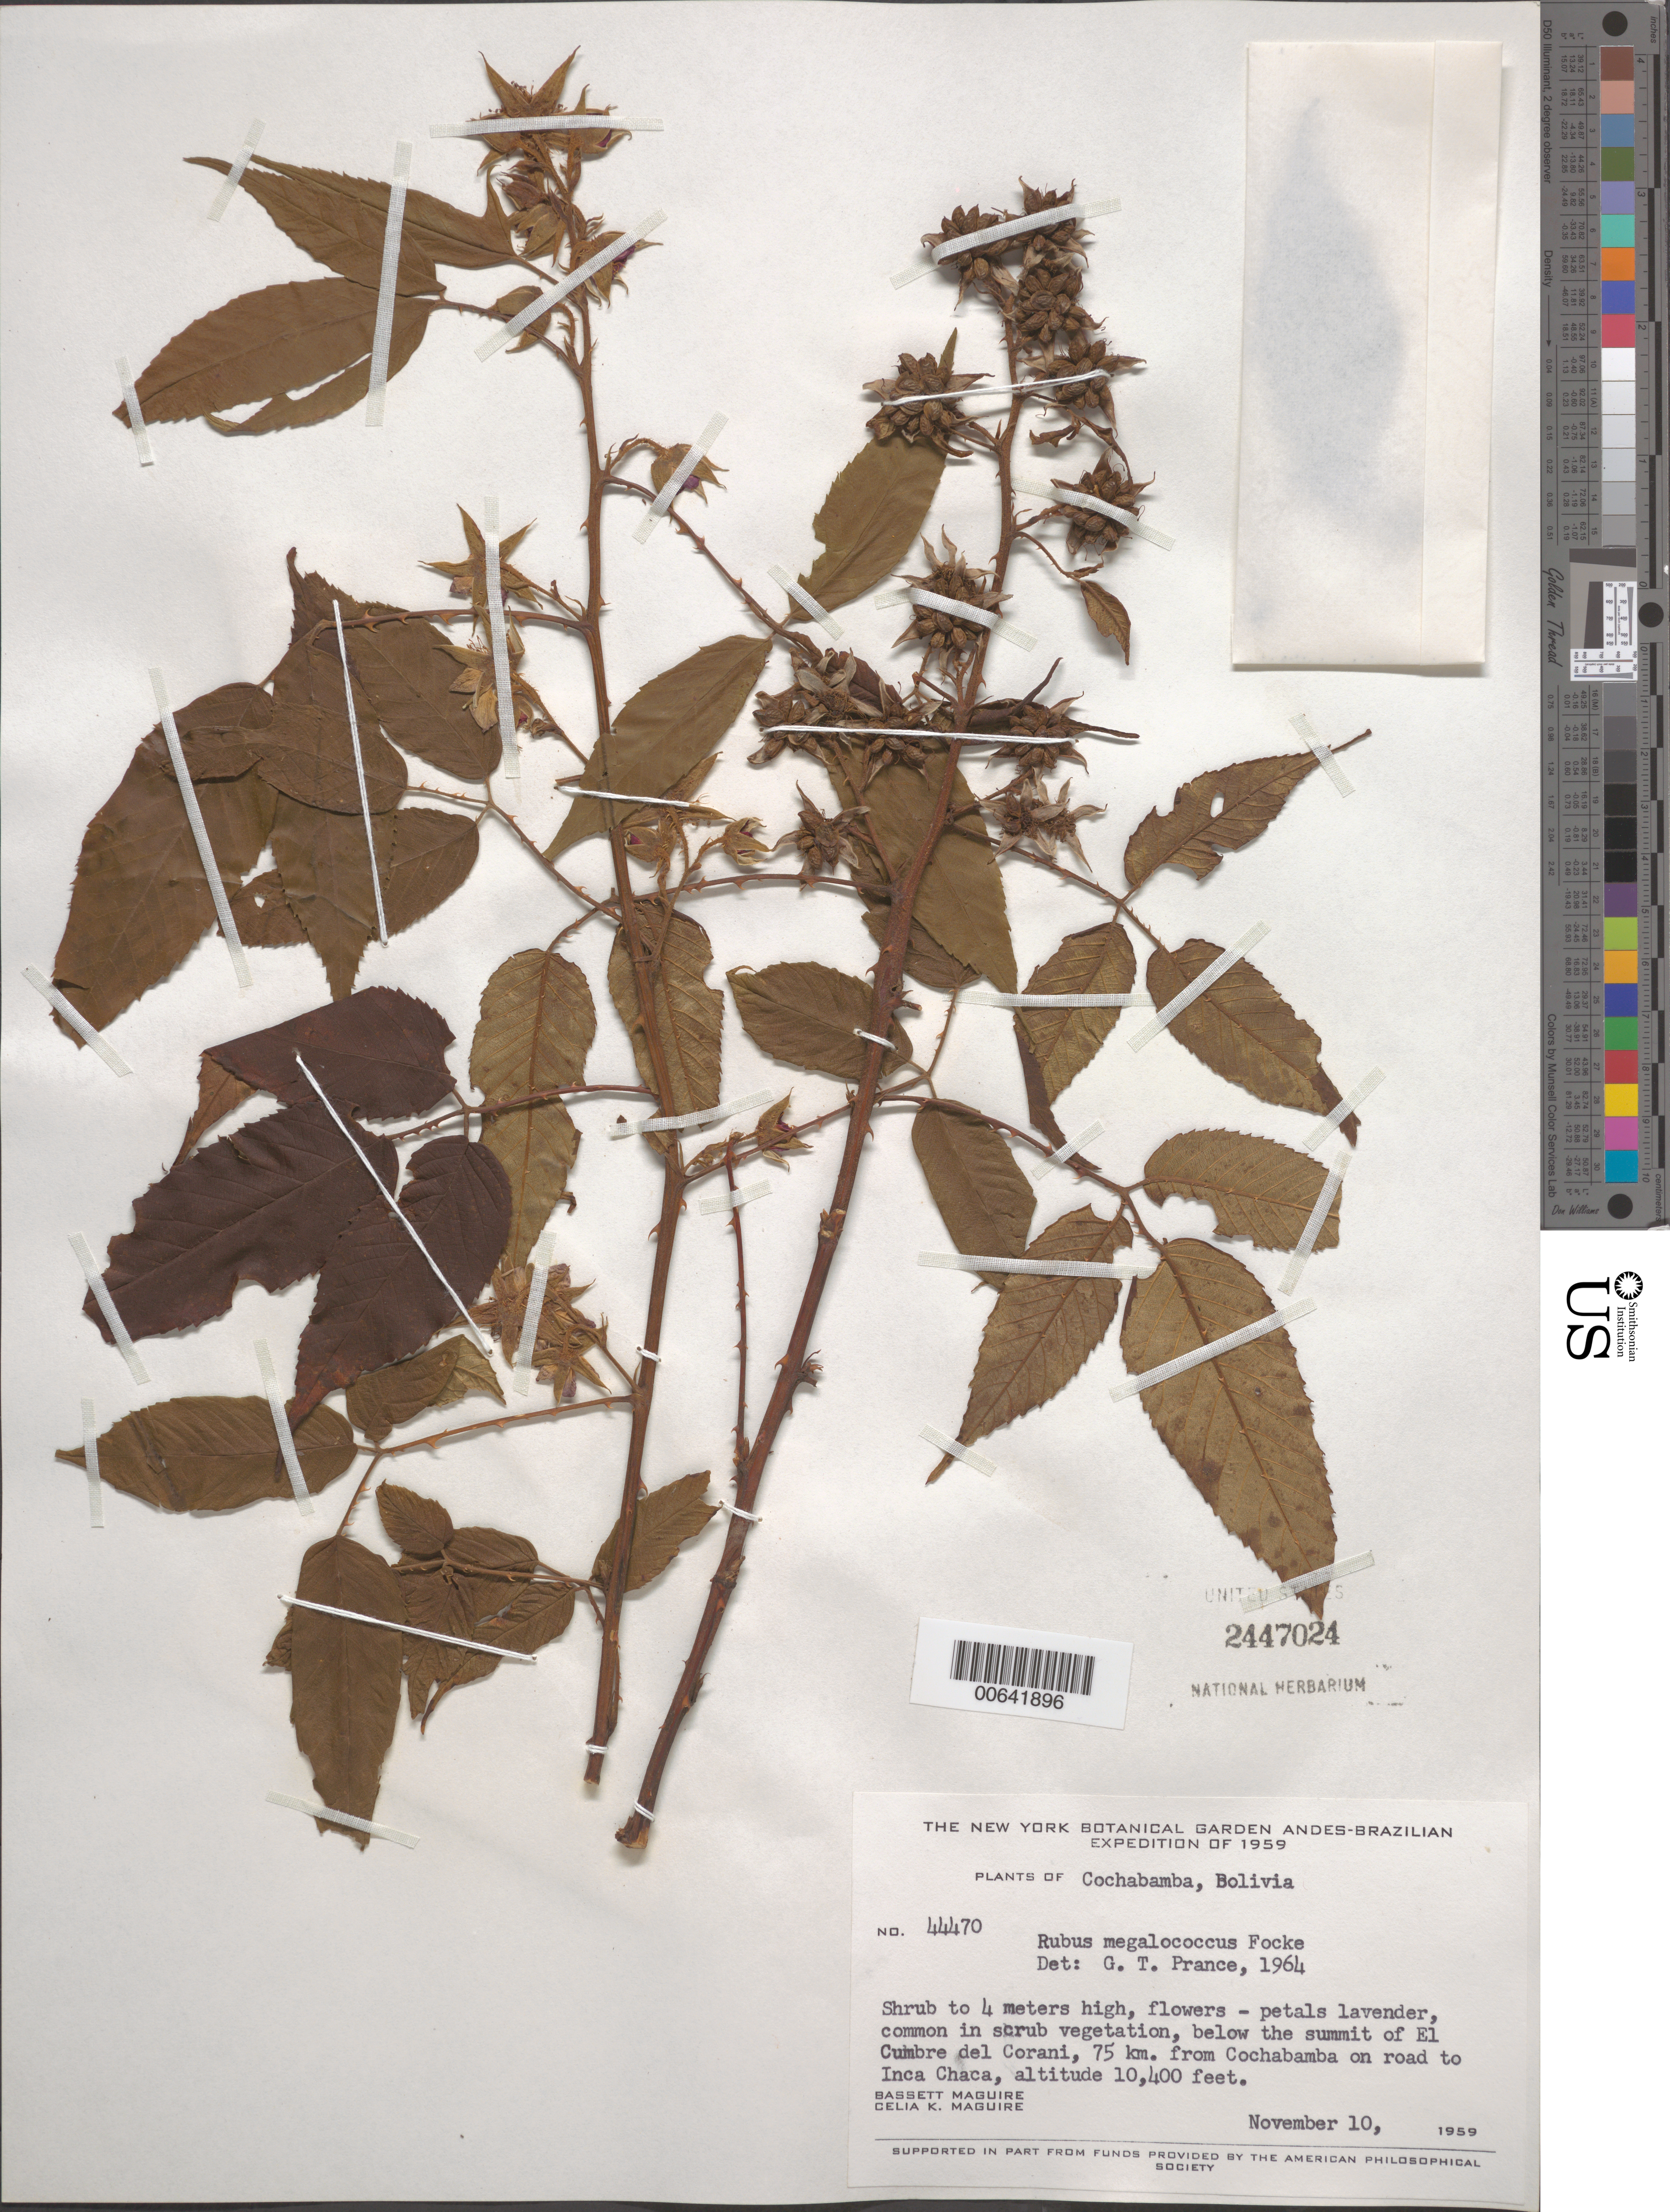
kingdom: Plantae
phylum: Tracheophyta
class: Magnoliopsida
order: Rosales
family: Rosaceae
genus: Rubus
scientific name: Rubus megalococcus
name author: Focke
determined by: Prance, G. T.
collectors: B. Maguire & C. K. Maguire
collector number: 44470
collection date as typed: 10 Nov 1959 or 11 Oct 1959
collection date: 1959-10-11 or 1959-11-10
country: Bolivia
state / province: Cochabamba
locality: Abajo de la Cumbes de Corani, 75 km desde Cochabamba por ruta a Inca Chaca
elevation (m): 3170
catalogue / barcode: US 2447024